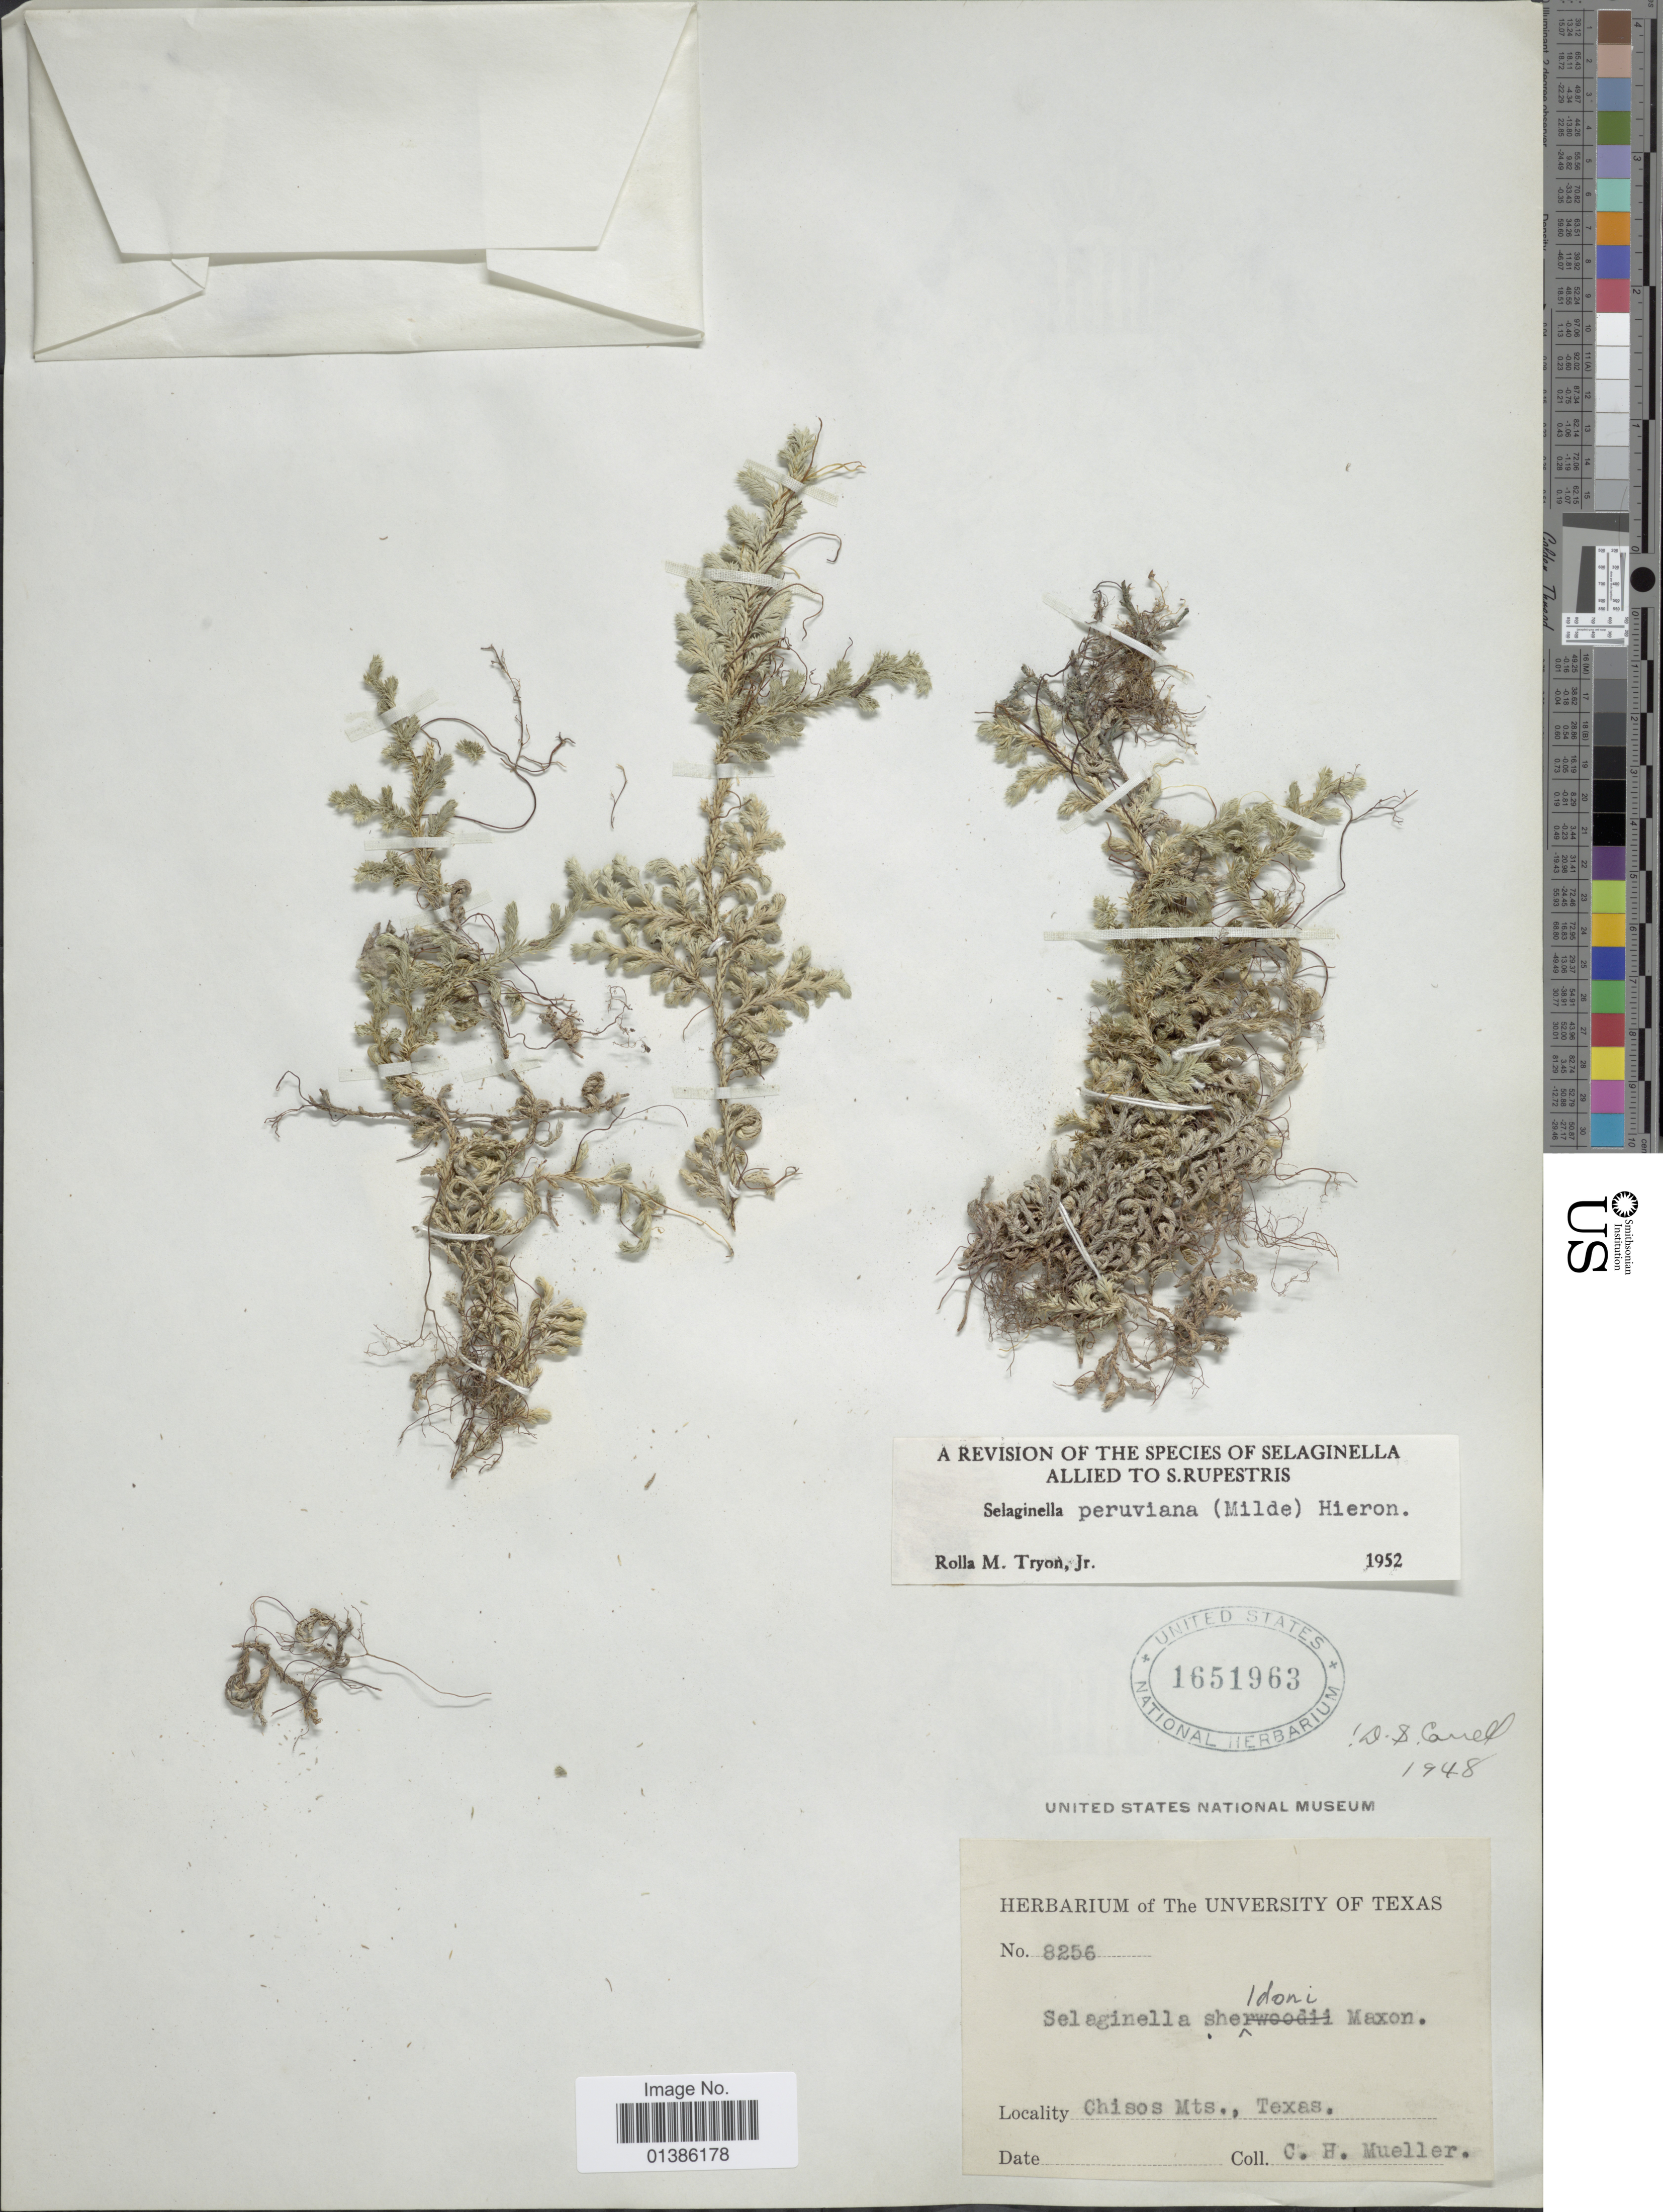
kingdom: Plantae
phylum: Tracheophyta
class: Lycopodiopsida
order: Selaginellales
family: Selaginellaceae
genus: Selaginella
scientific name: Selaginella peruviana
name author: (Milde) Hieron.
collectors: C. H. Mueller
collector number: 8256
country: United States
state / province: Texas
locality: Chisos Mts.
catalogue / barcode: US 1651963